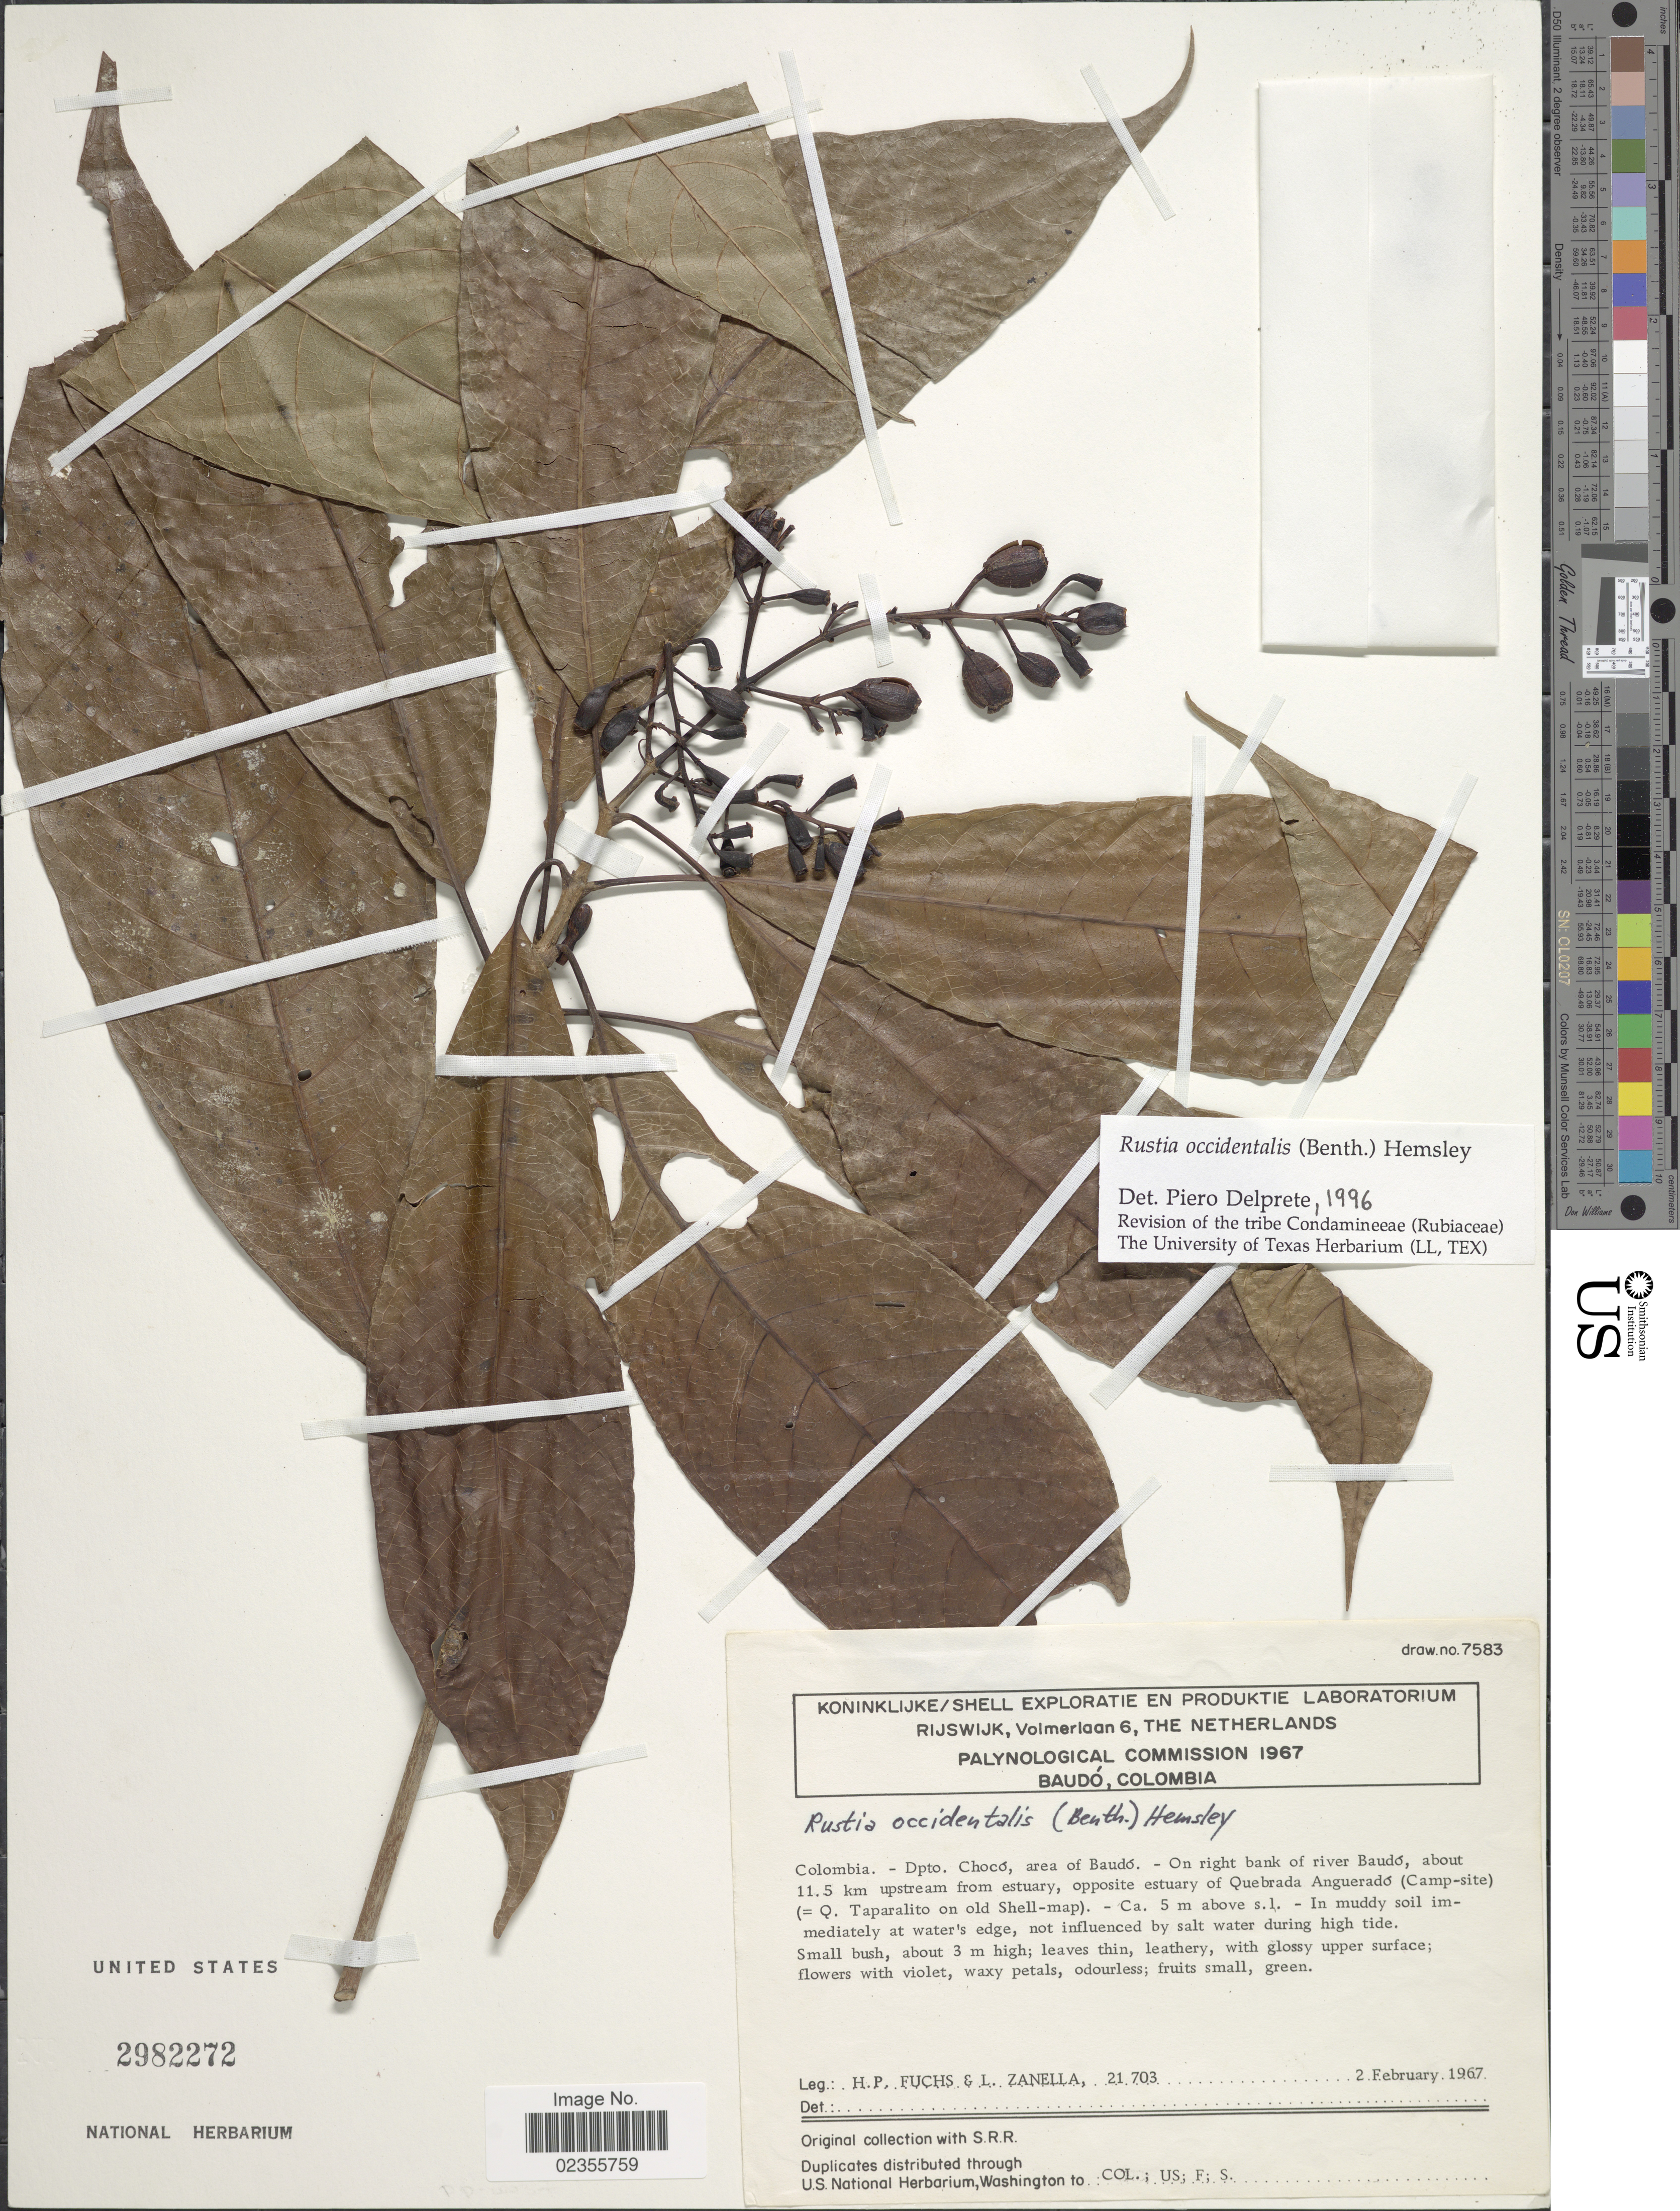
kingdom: Plantae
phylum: Tracheophyta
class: Magnoliopsida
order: Gentianales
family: Rubiaceae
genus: Rustia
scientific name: Rustia occidentalis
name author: (Benth.) Hemsl.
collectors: H. P. Fuchs & L. Zanella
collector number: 21703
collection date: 1967-02-02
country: Colombia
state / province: Chocó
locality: Area of Baudo-on right bank of river Baudo, about 11.5 km upstream from estuary, opposite estuary of Quebrada Anguerado (Camp-site).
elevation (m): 5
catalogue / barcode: US 2982272